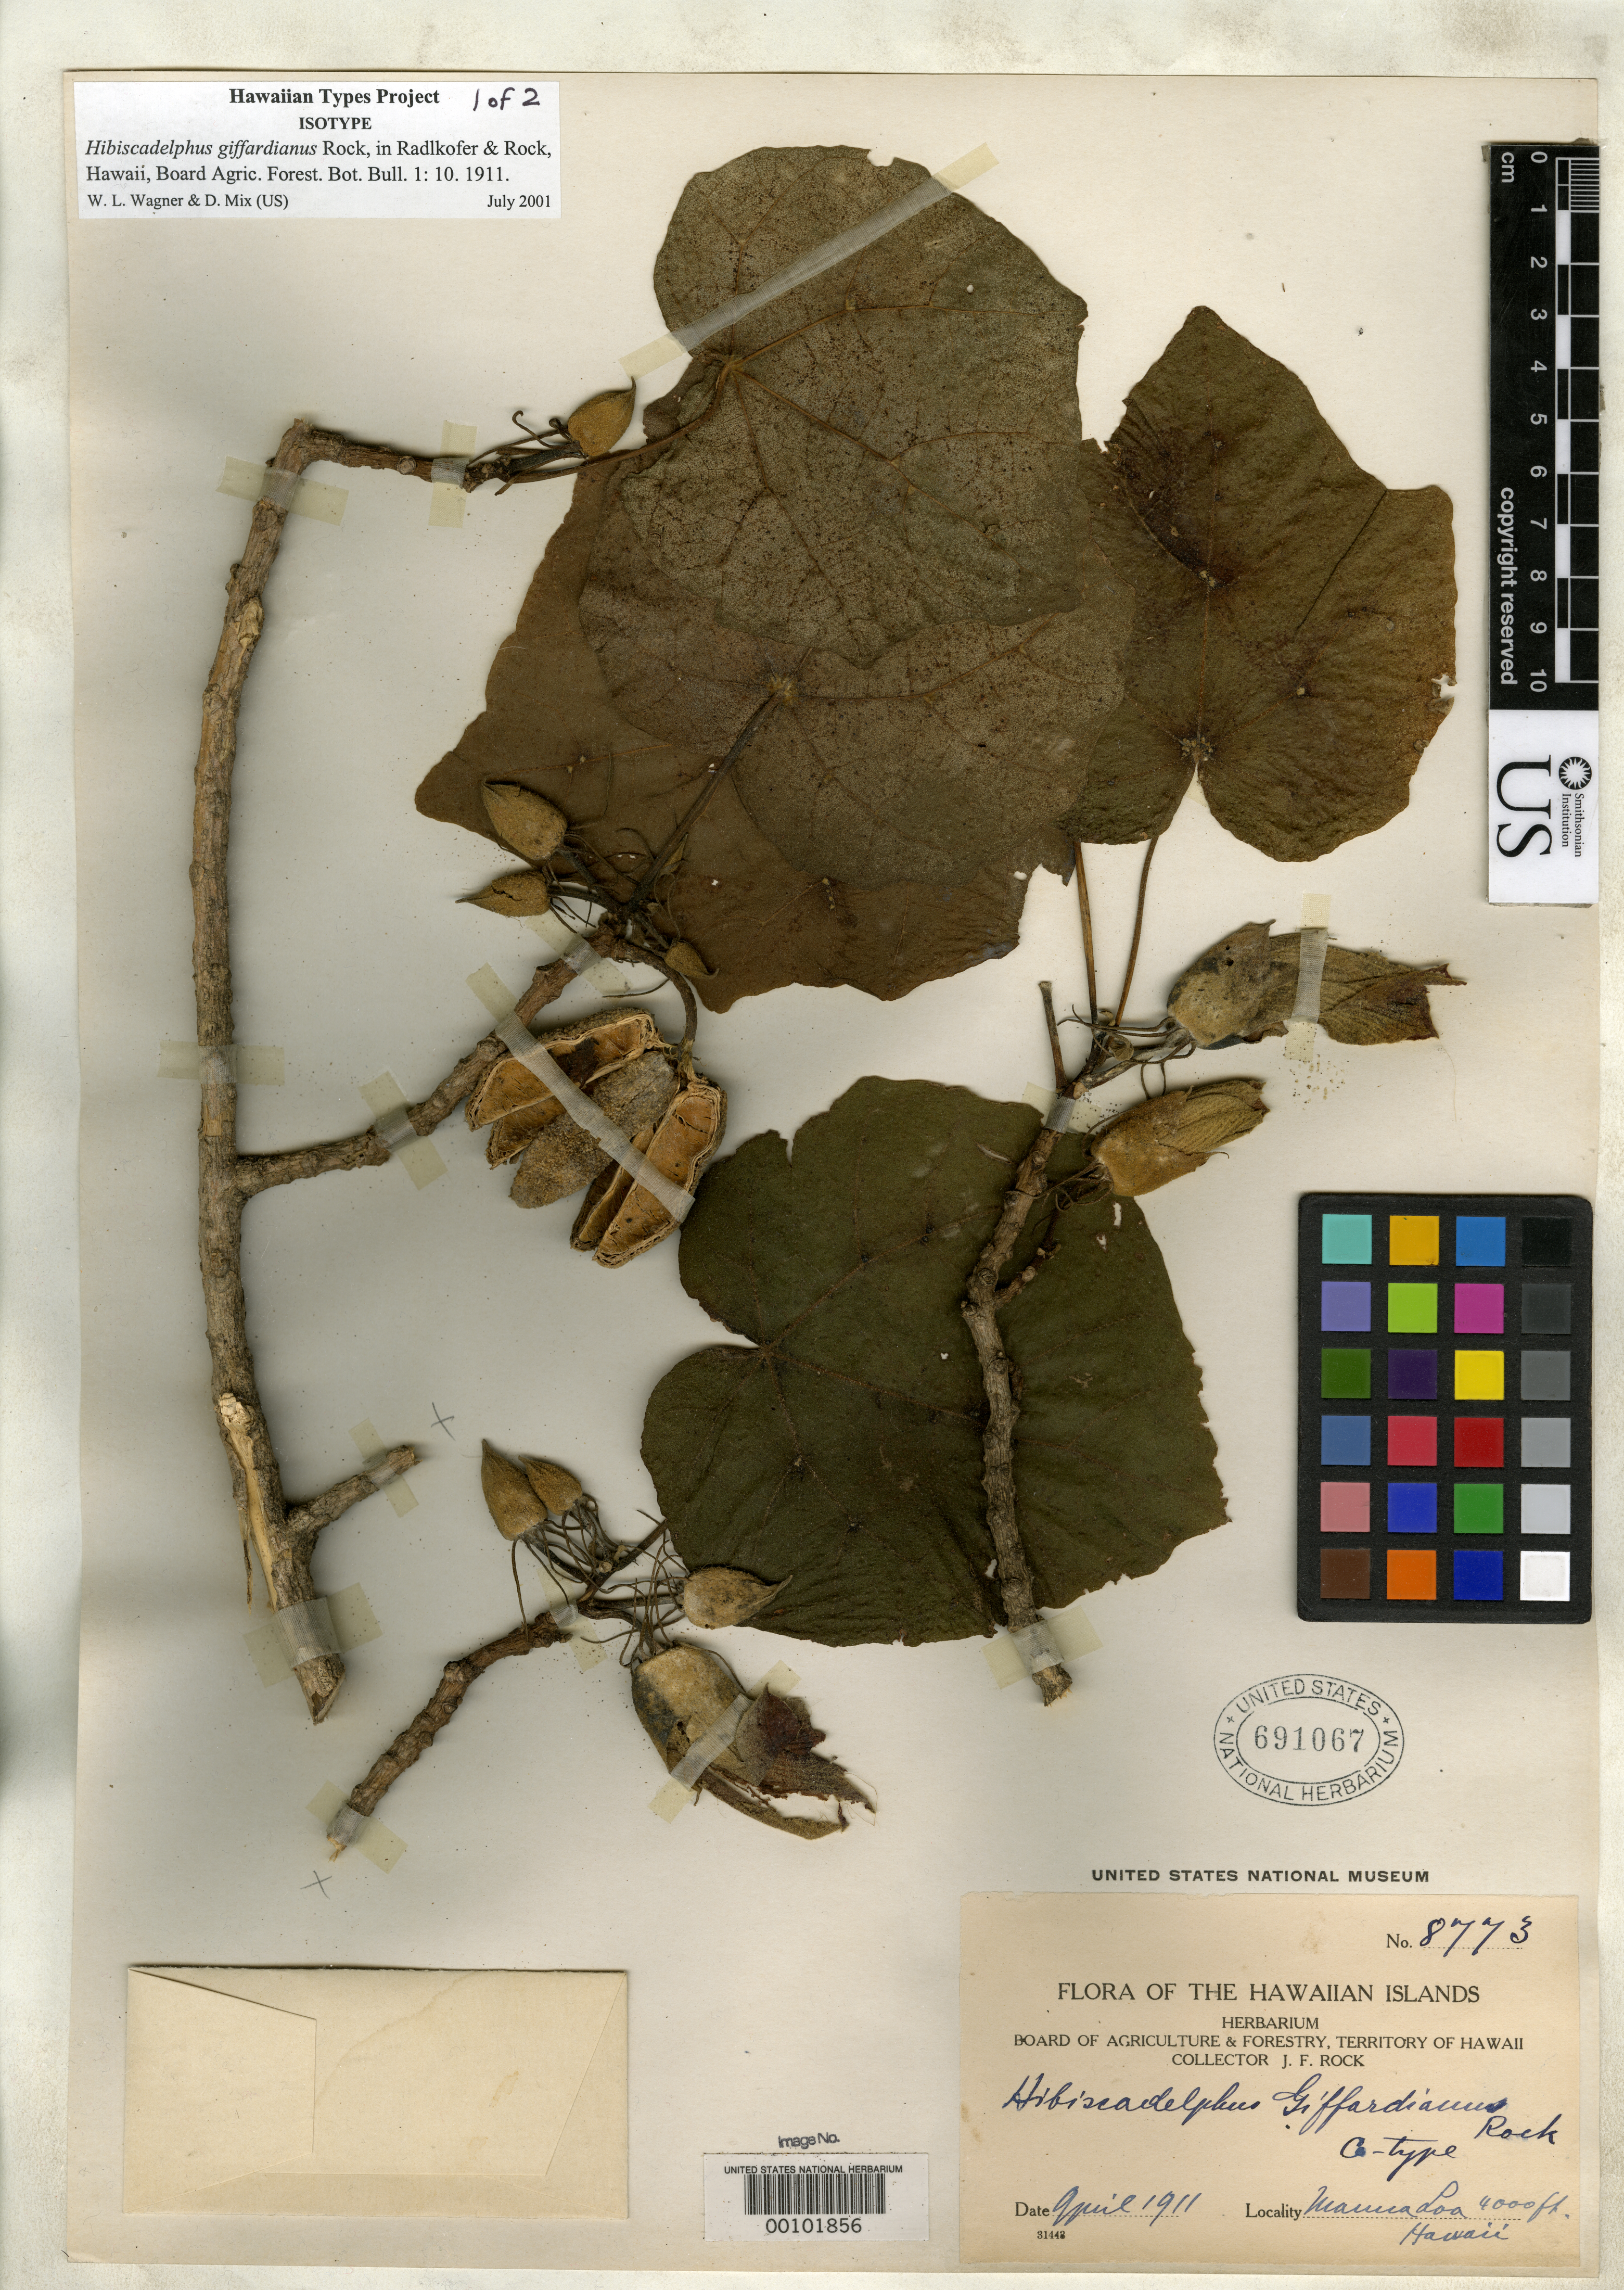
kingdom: Plantae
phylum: Tracheophyta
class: Magnoliopsida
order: Malvales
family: Malvaceae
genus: Hibiscadelphus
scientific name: Hibiscadelphus giffardianus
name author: Rock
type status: Type Collection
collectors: J. F. Rock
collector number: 8773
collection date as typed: Apr 1911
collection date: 1911-04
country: United States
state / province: Hawaii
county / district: Hawaii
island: Hawaii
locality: Mauna Loa.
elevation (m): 1219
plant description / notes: "co-type"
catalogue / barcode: US 691067